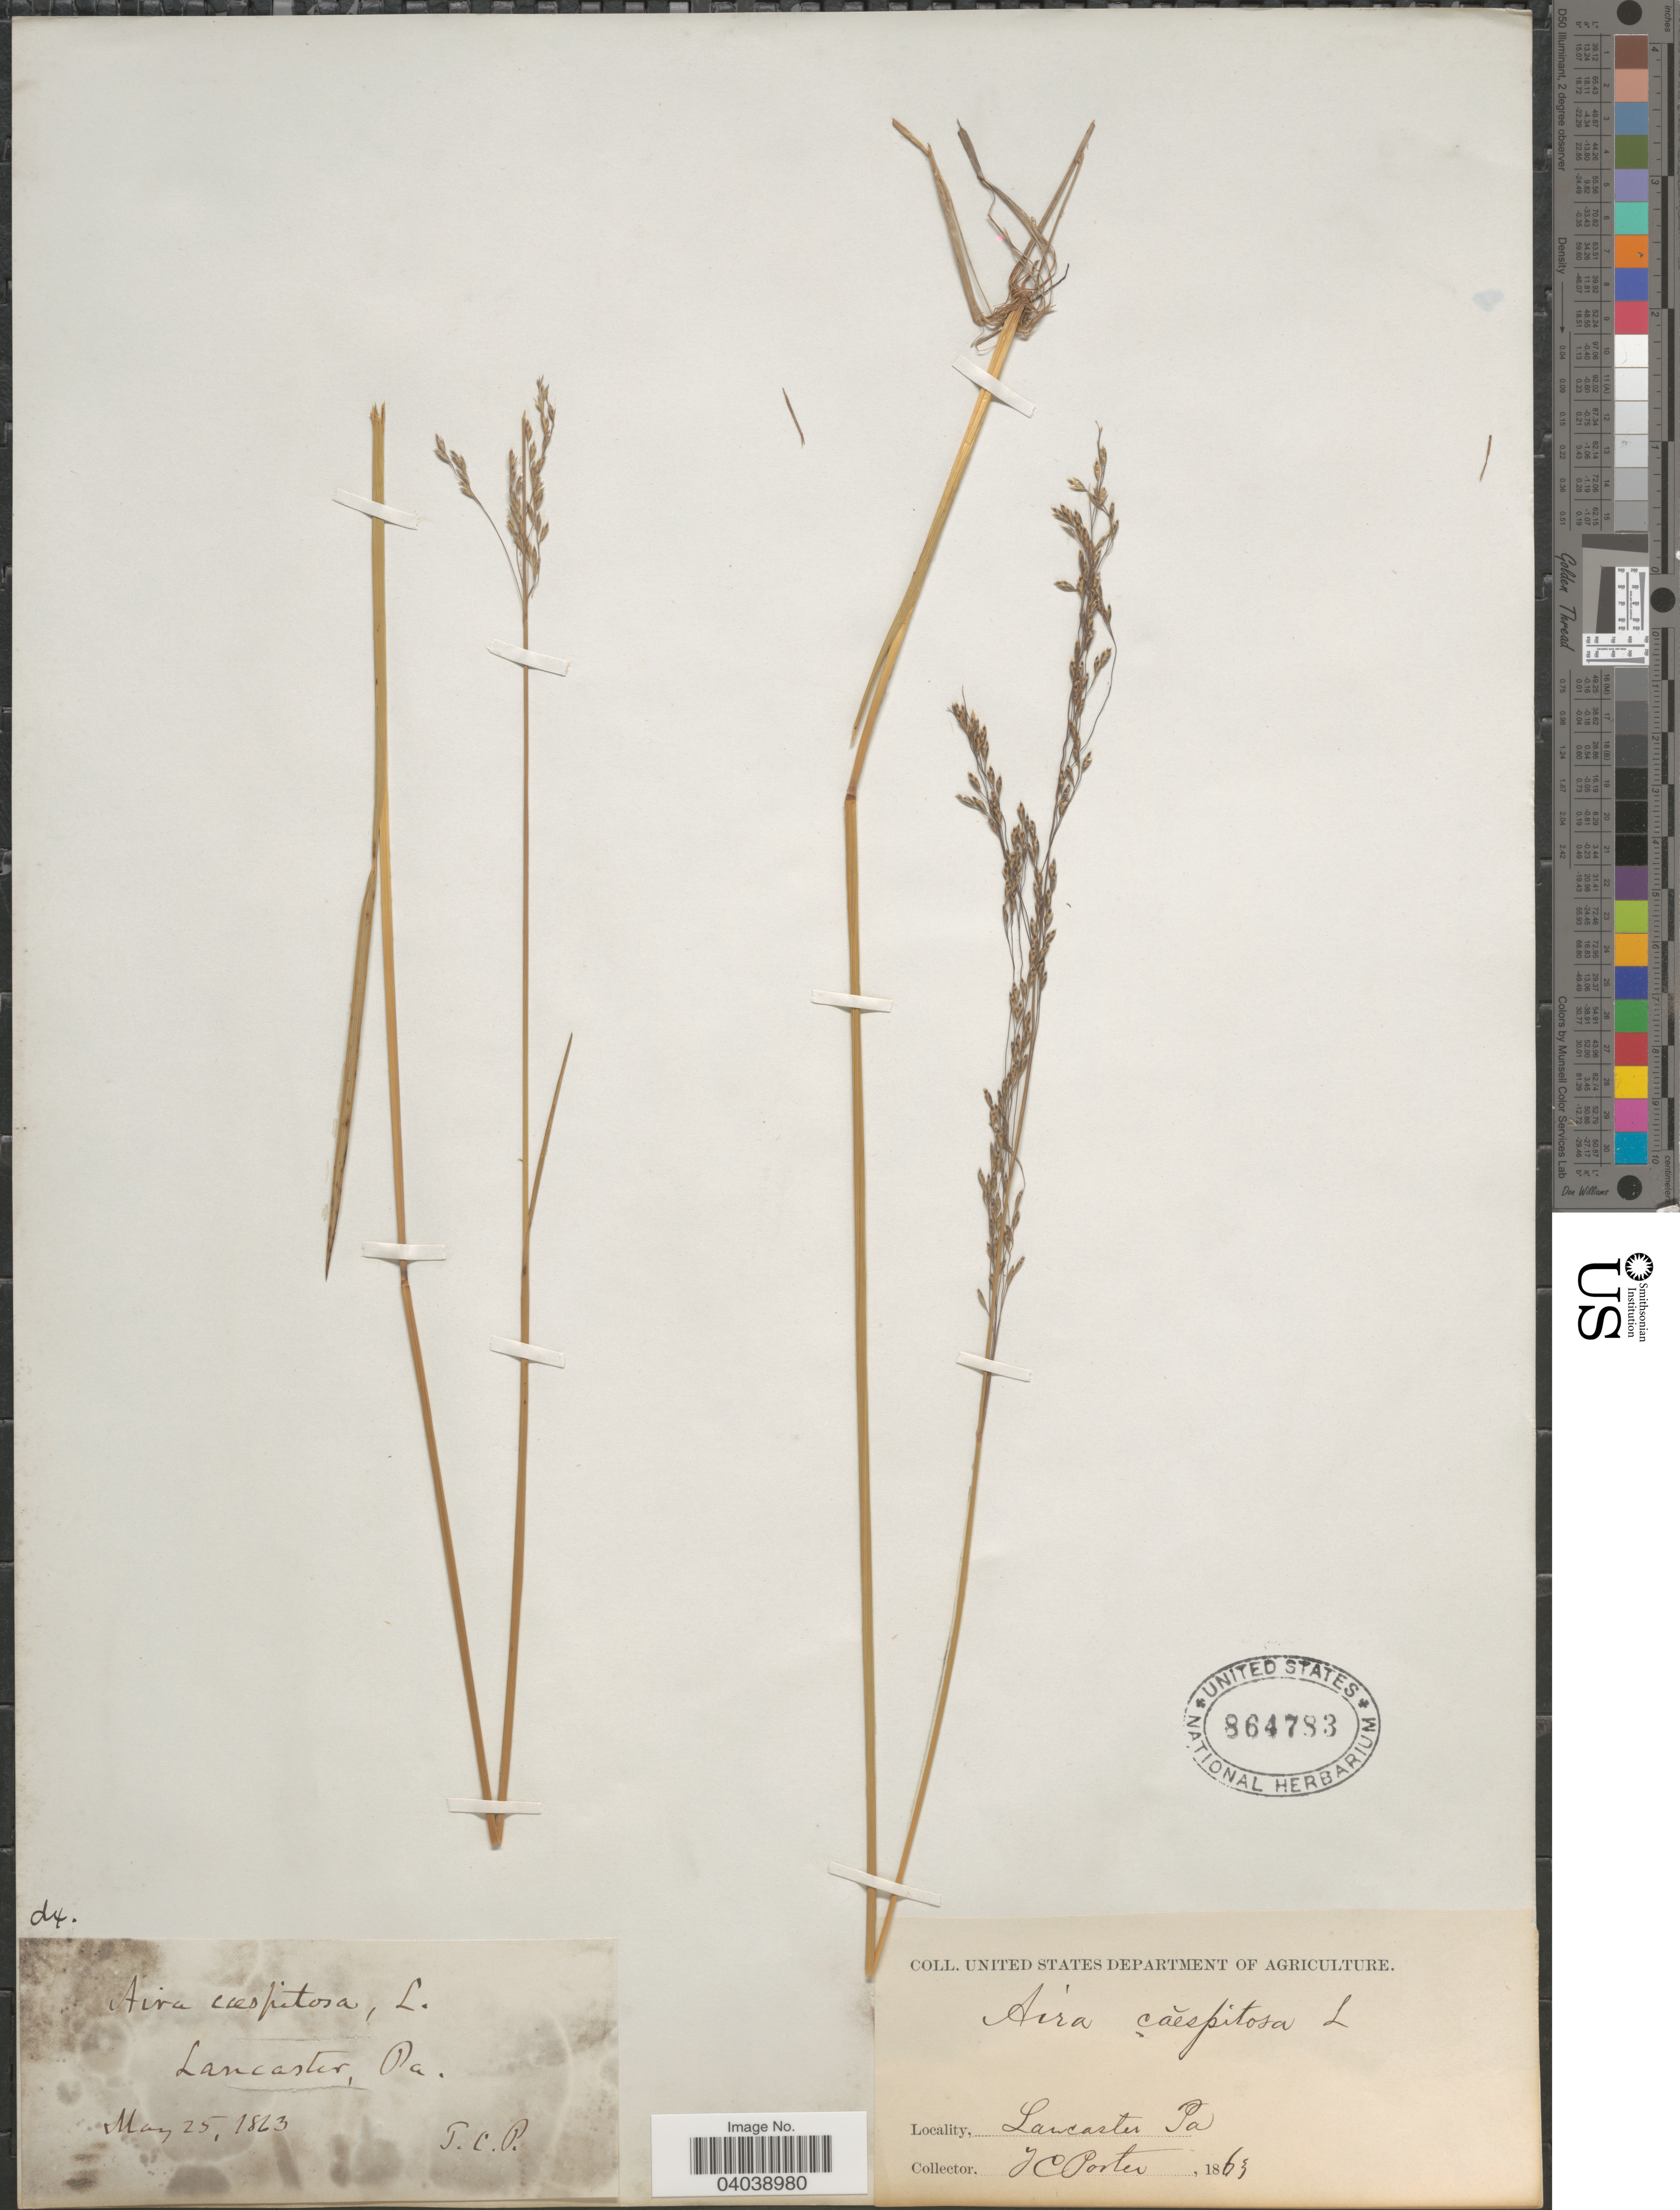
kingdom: Plantae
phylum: Tracheophyta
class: Liliopsida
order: Poales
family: Poaceae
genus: Deschampsia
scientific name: Deschampsia cespitosa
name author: (L.) P. Beauv.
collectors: T. Porter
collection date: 1863-05-25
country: United States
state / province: Pennsylvania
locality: Lancaster.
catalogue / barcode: US 864783